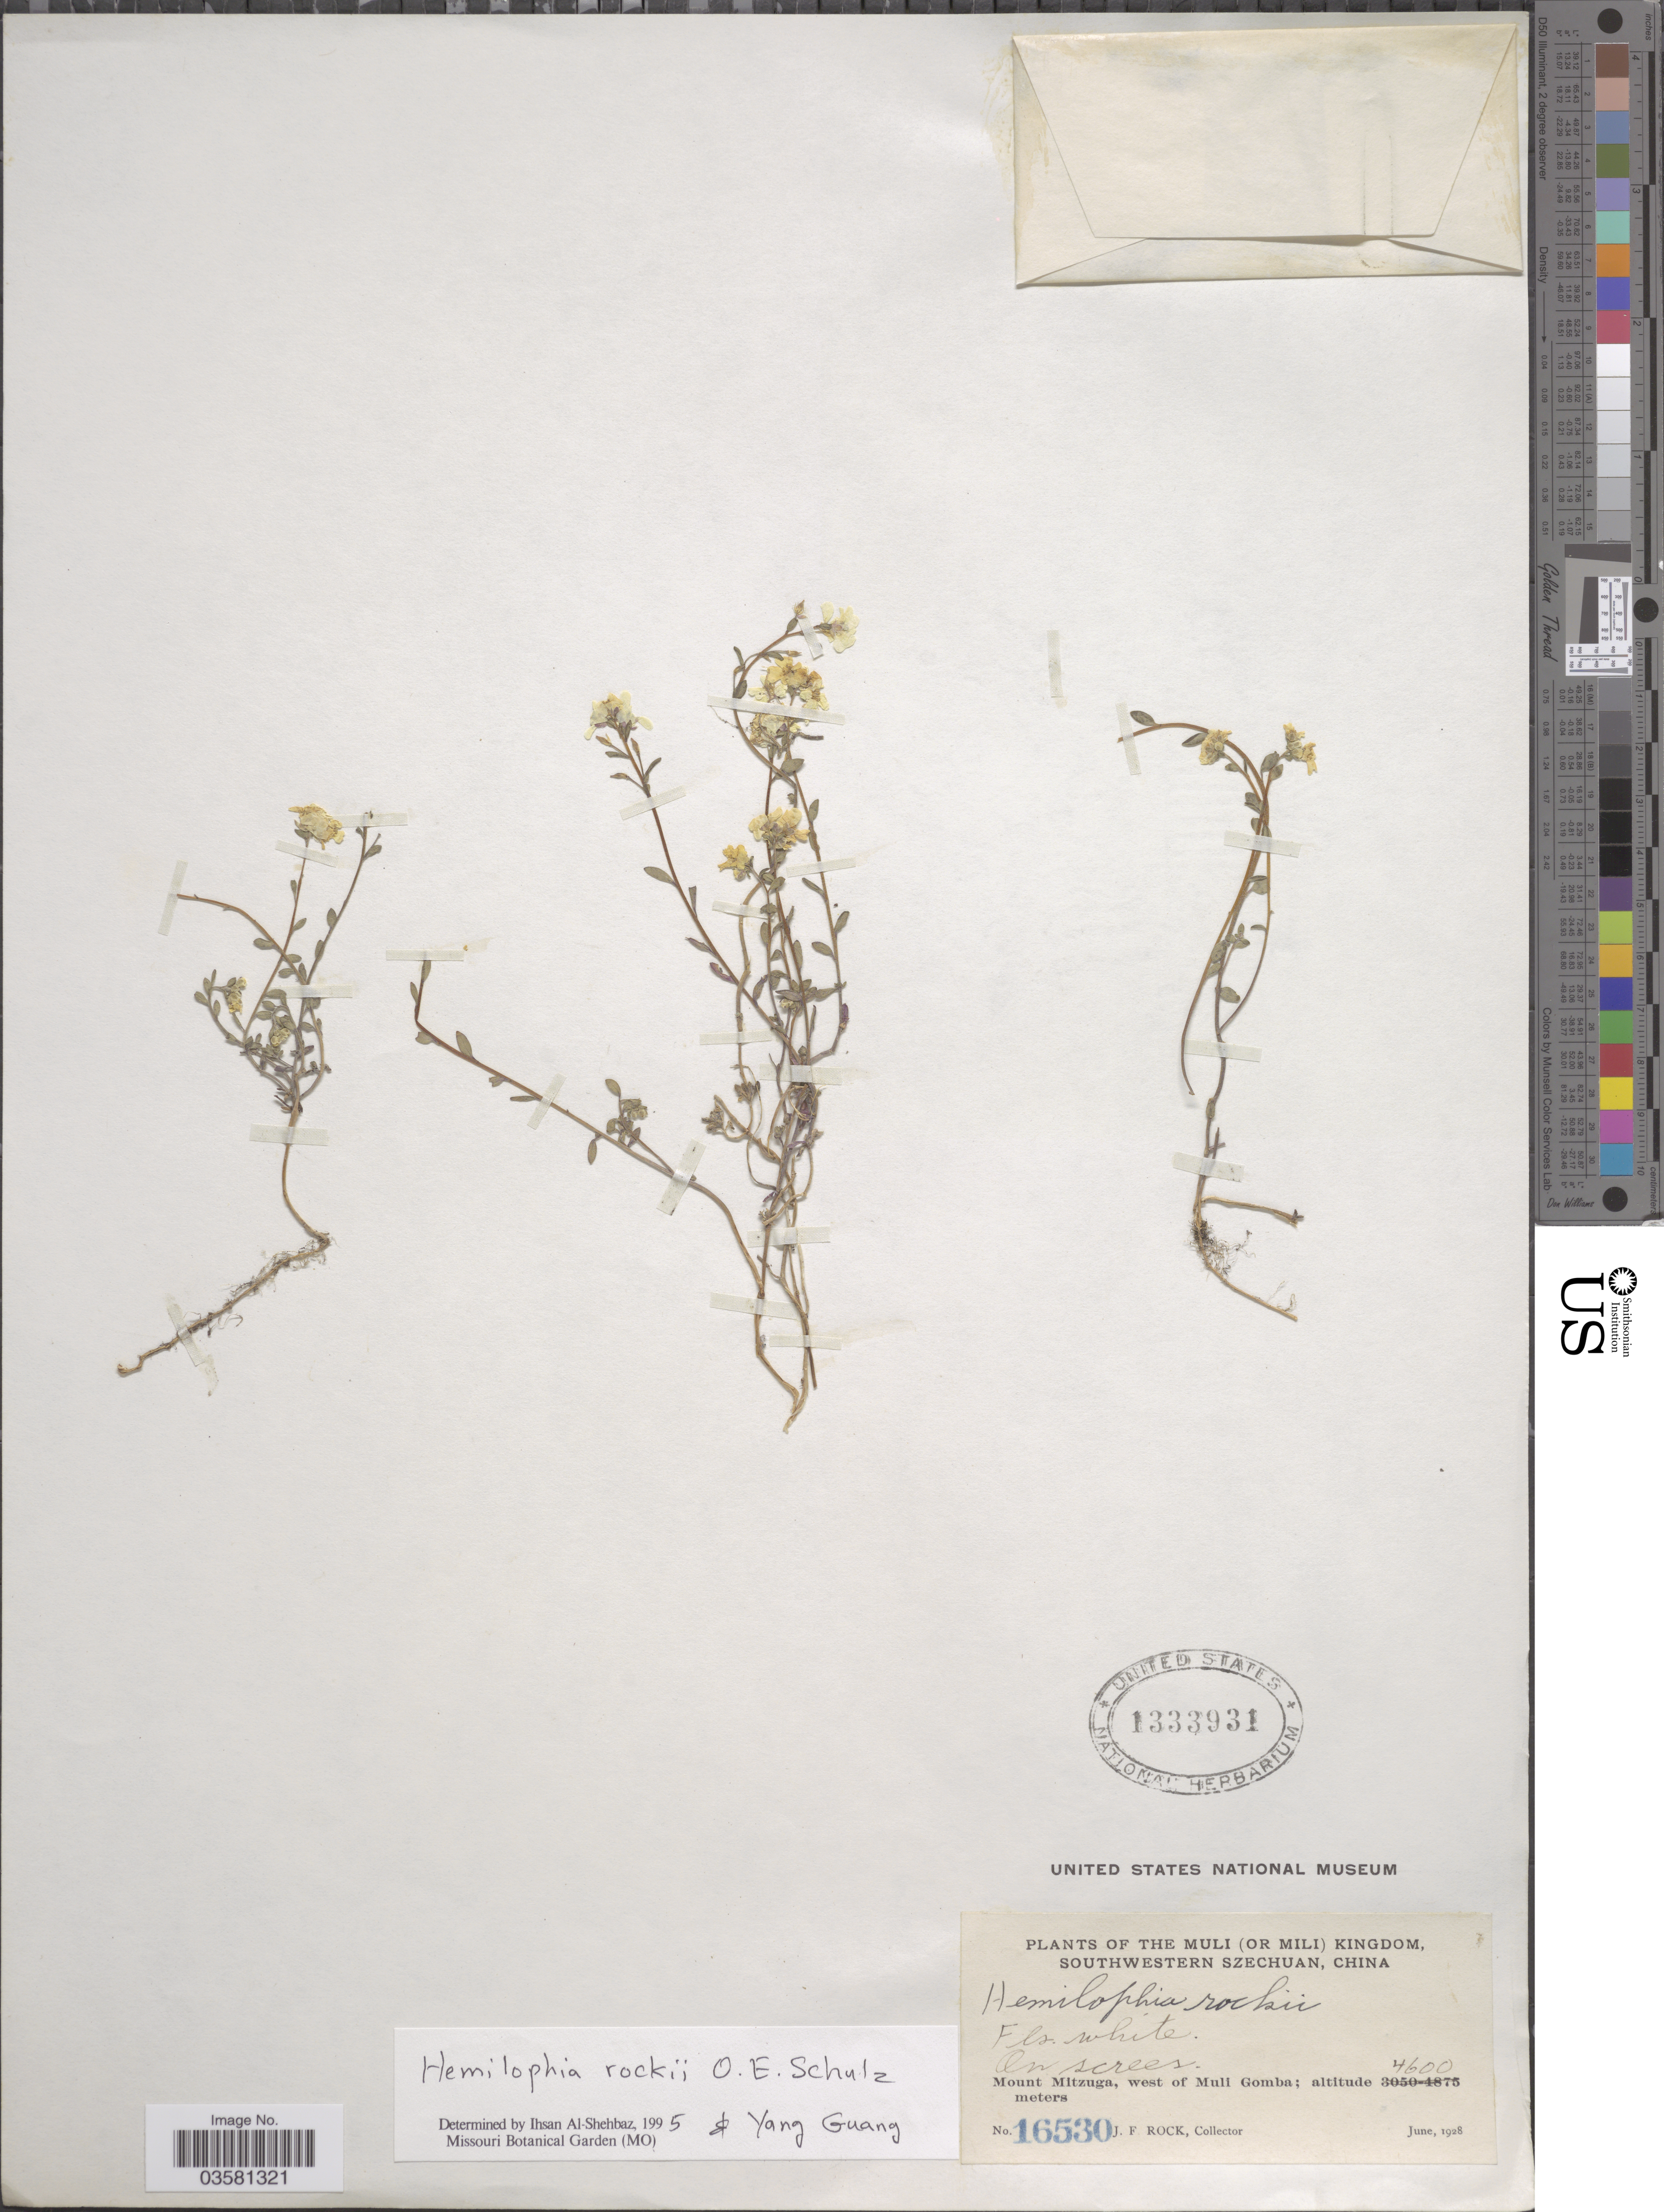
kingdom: Plantae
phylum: Tracheophyta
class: Magnoliopsida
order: Brassicales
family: Brassicaceae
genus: Hemilophia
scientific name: Hemilophia rockii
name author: O.E. Schulz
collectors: J. Rock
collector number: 16530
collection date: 1928-06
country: China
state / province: Sichuan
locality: The Muli (or Mili) Kingdom, Southwestern Szechuan. Mount Mitzuga, west of Muli Gomba.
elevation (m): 4600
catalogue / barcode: US 1333931